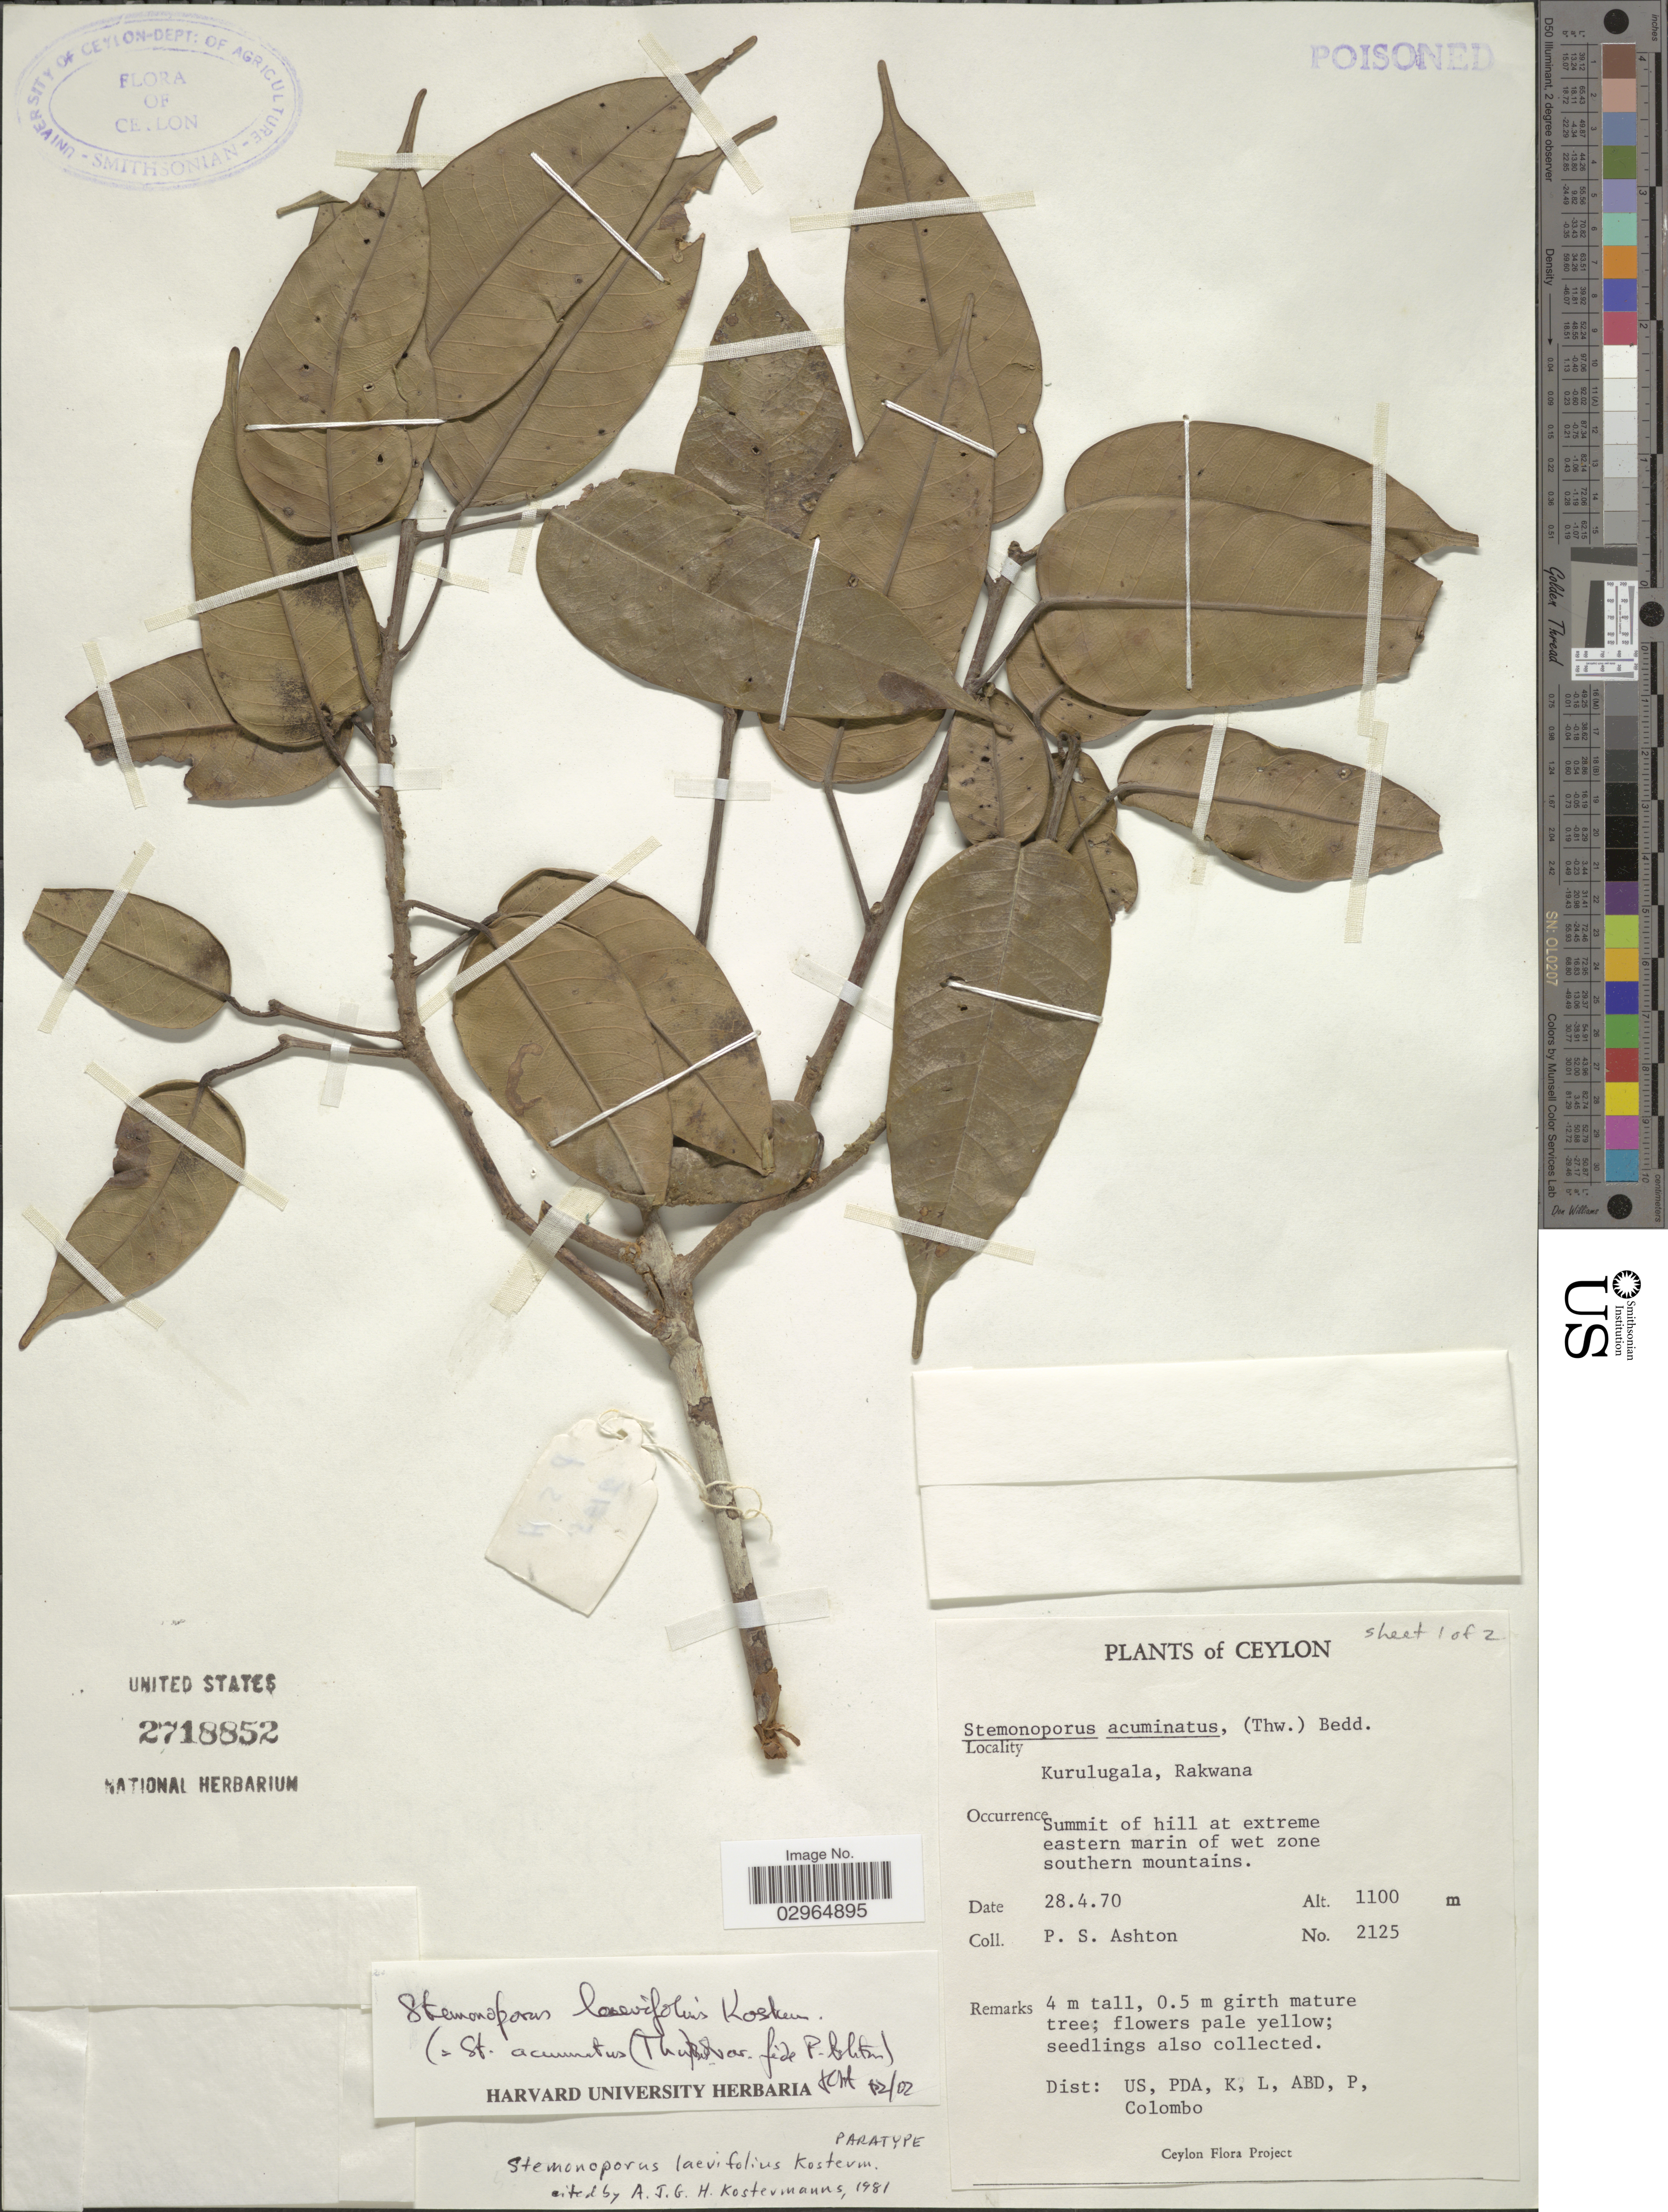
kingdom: Plantae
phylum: Tracheophyta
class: Magnoliopsida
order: Malvales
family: Dipterocarpaceae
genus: Stemonoporus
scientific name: Stemonoporus laevifolius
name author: Kosterm.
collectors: P. S. Ashton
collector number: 2125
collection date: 1970-04-28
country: Sri Lanka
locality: Ceylon. Kurulugala, Rakwana. Eastern marin of wet zone southern mountains.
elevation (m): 1100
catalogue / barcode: US 2718852